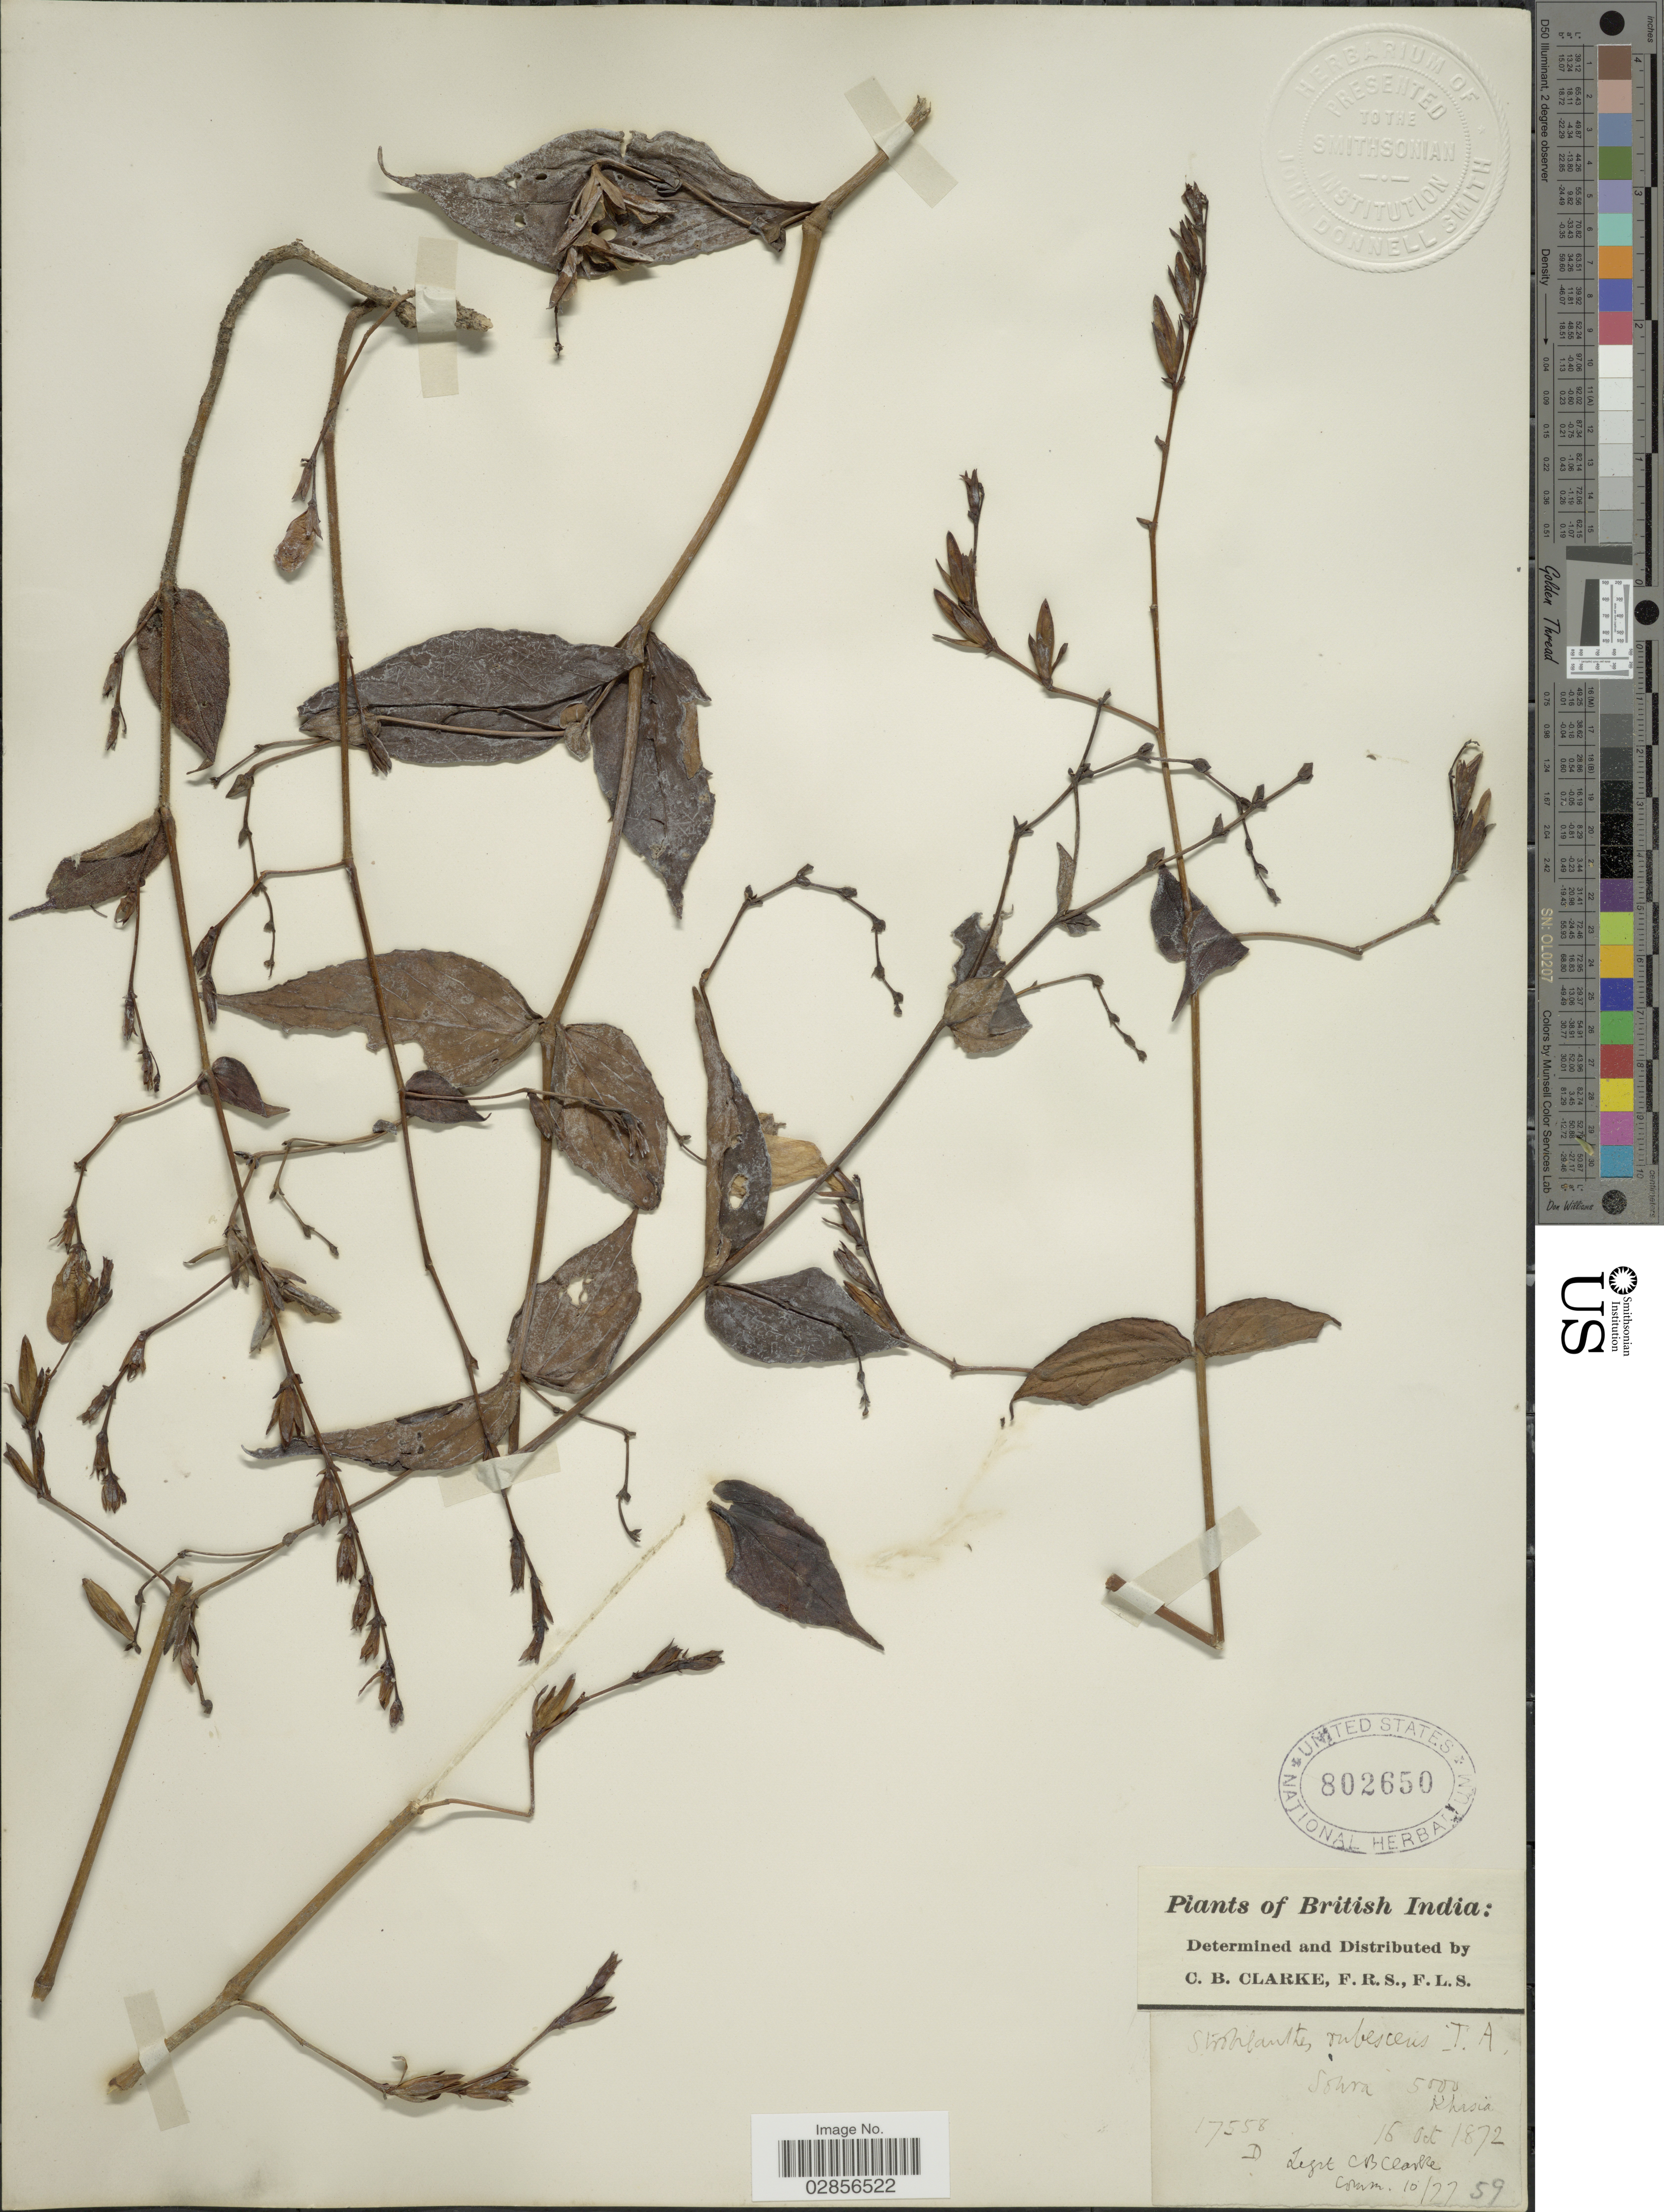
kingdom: Plantae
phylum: Tracheophyta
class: Magnoliopsida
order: Lamiales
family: Acanthaceae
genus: Strobilanthes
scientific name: Strobilanthes rubescens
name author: T. Anderson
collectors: C. B. Clarke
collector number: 17558D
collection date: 1872-10-16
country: India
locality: British India. Sohra. Khasia.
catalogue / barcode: US 802560